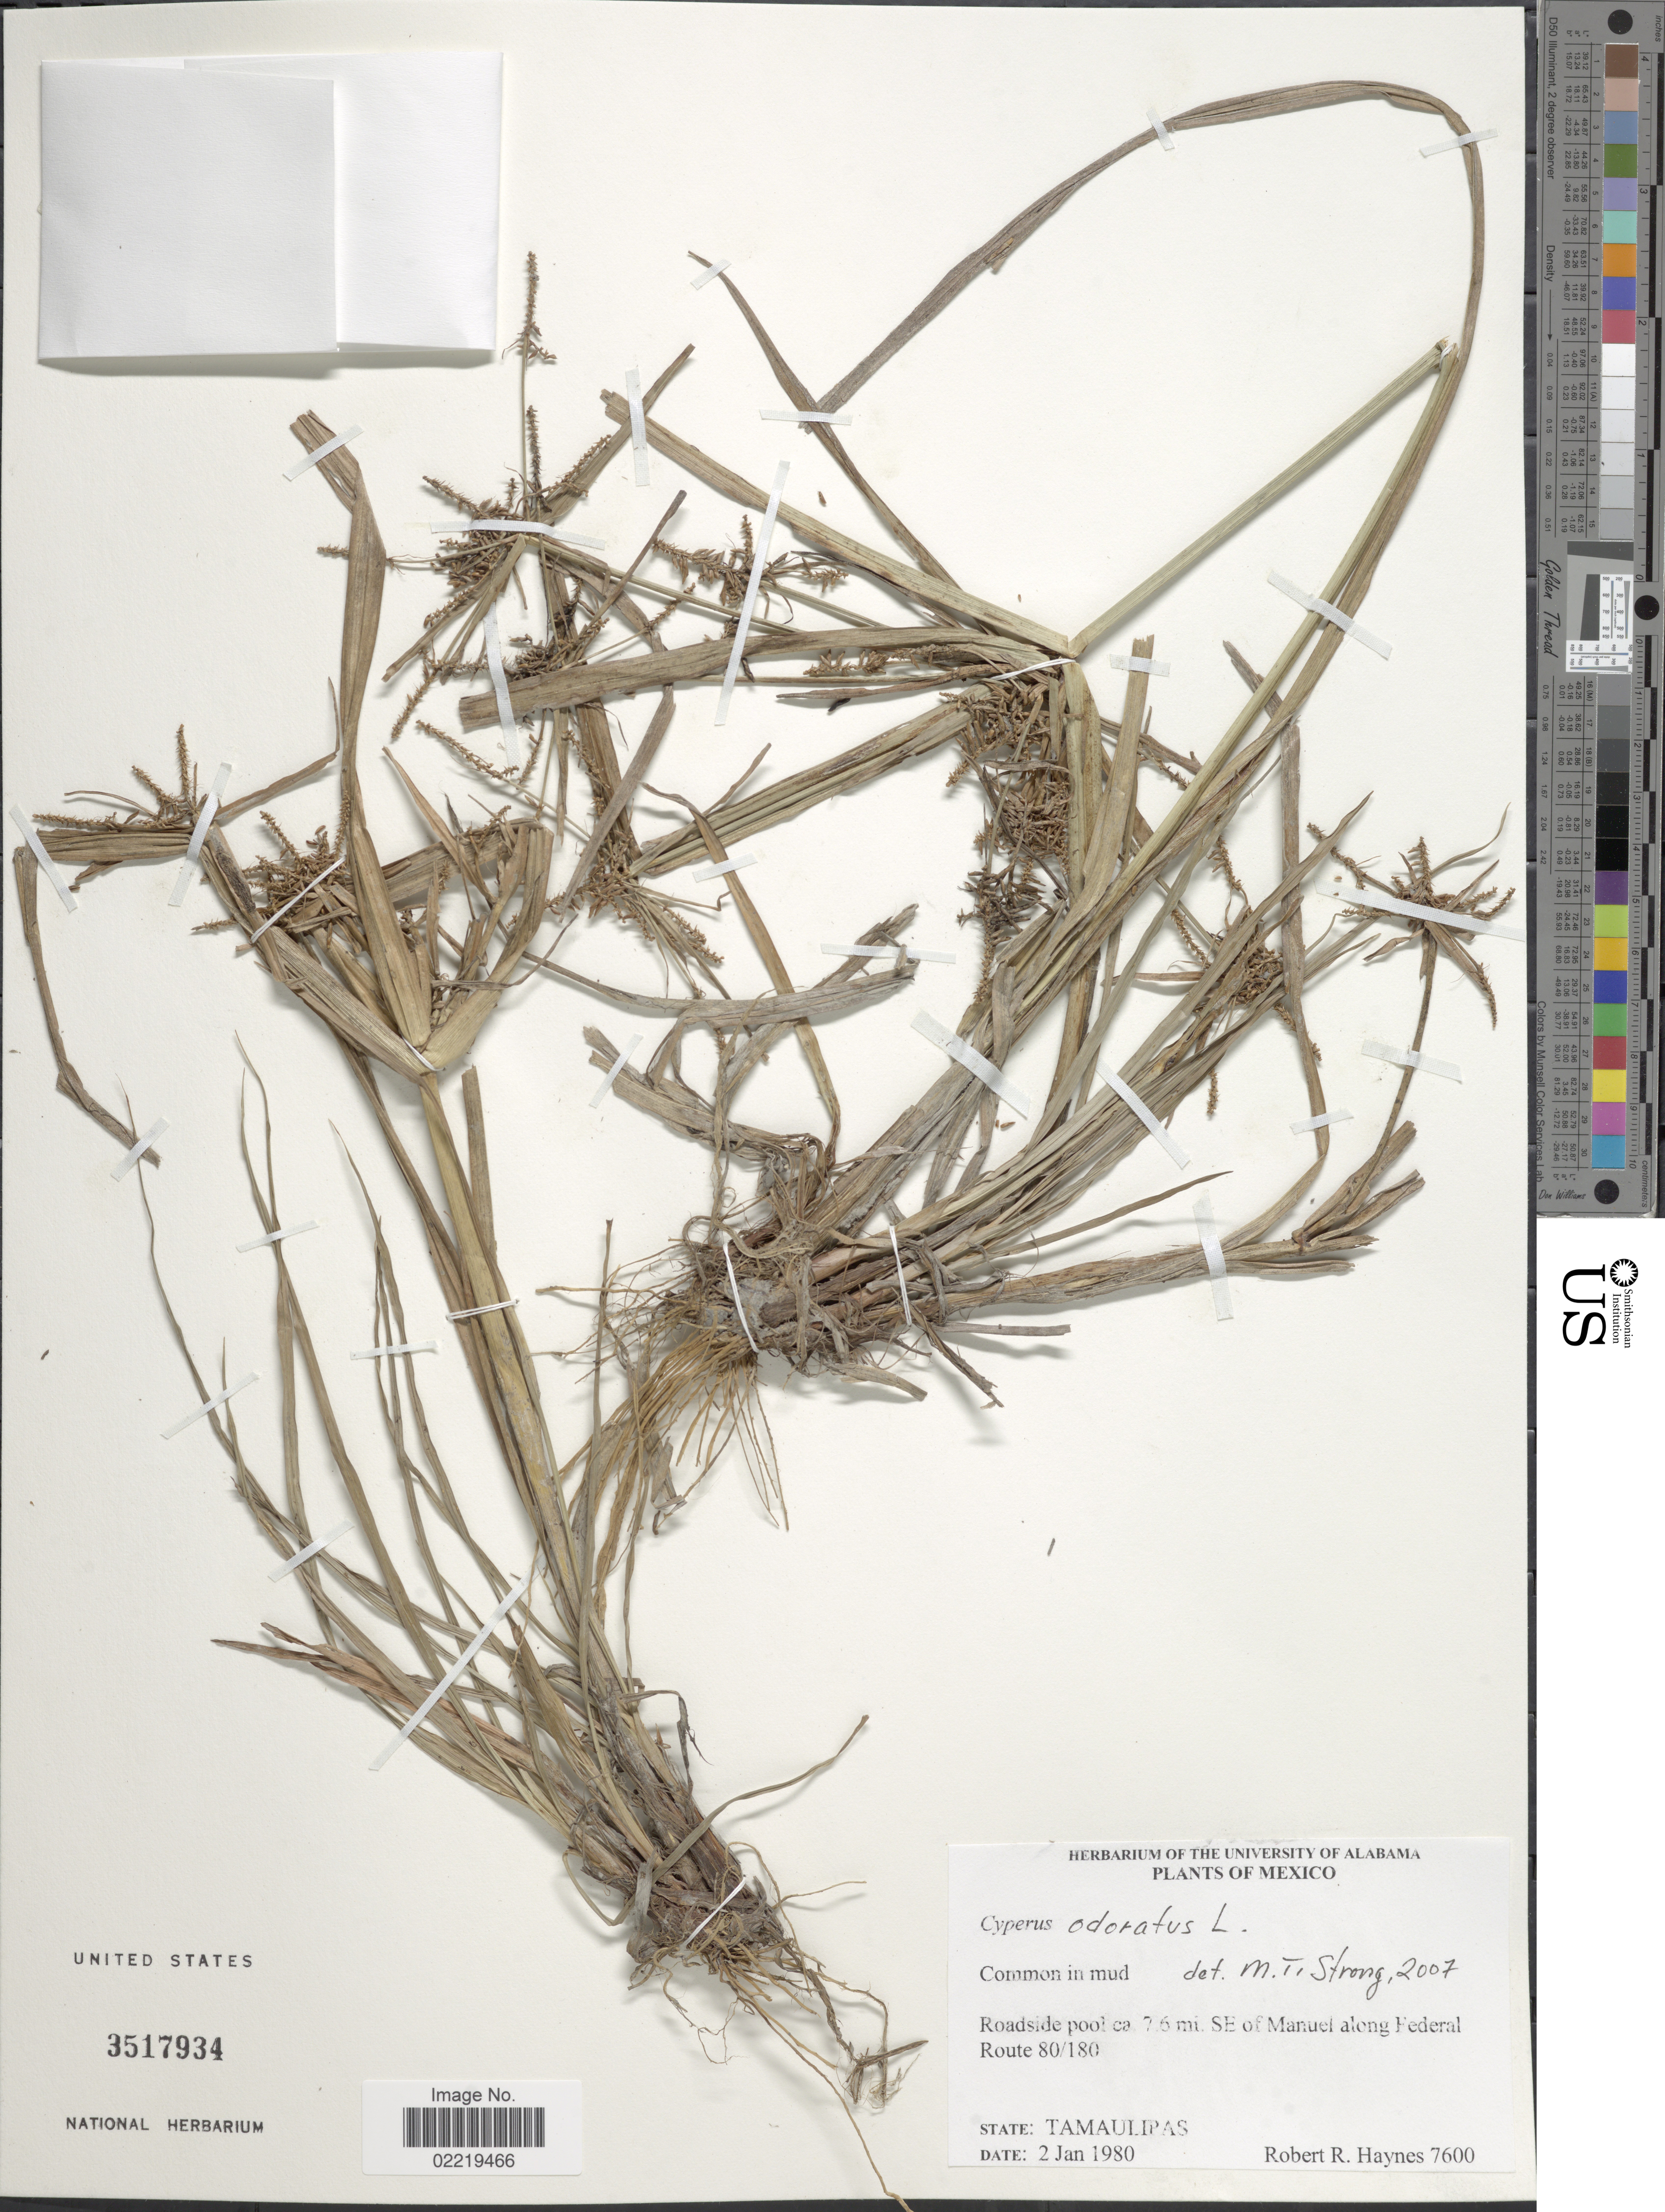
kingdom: Plantae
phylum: Tracheophyta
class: Liliopsida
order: Poales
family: Cyperaceae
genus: Cyperus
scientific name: Cyperus odoratus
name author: L.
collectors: R. Haynes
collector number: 7600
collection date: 1980-01-02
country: Mexico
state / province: Tamaulipas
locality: Roadside pool ca. 7.6 mi. SE of Manuel along Federal Route 80/180.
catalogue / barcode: US 3517934